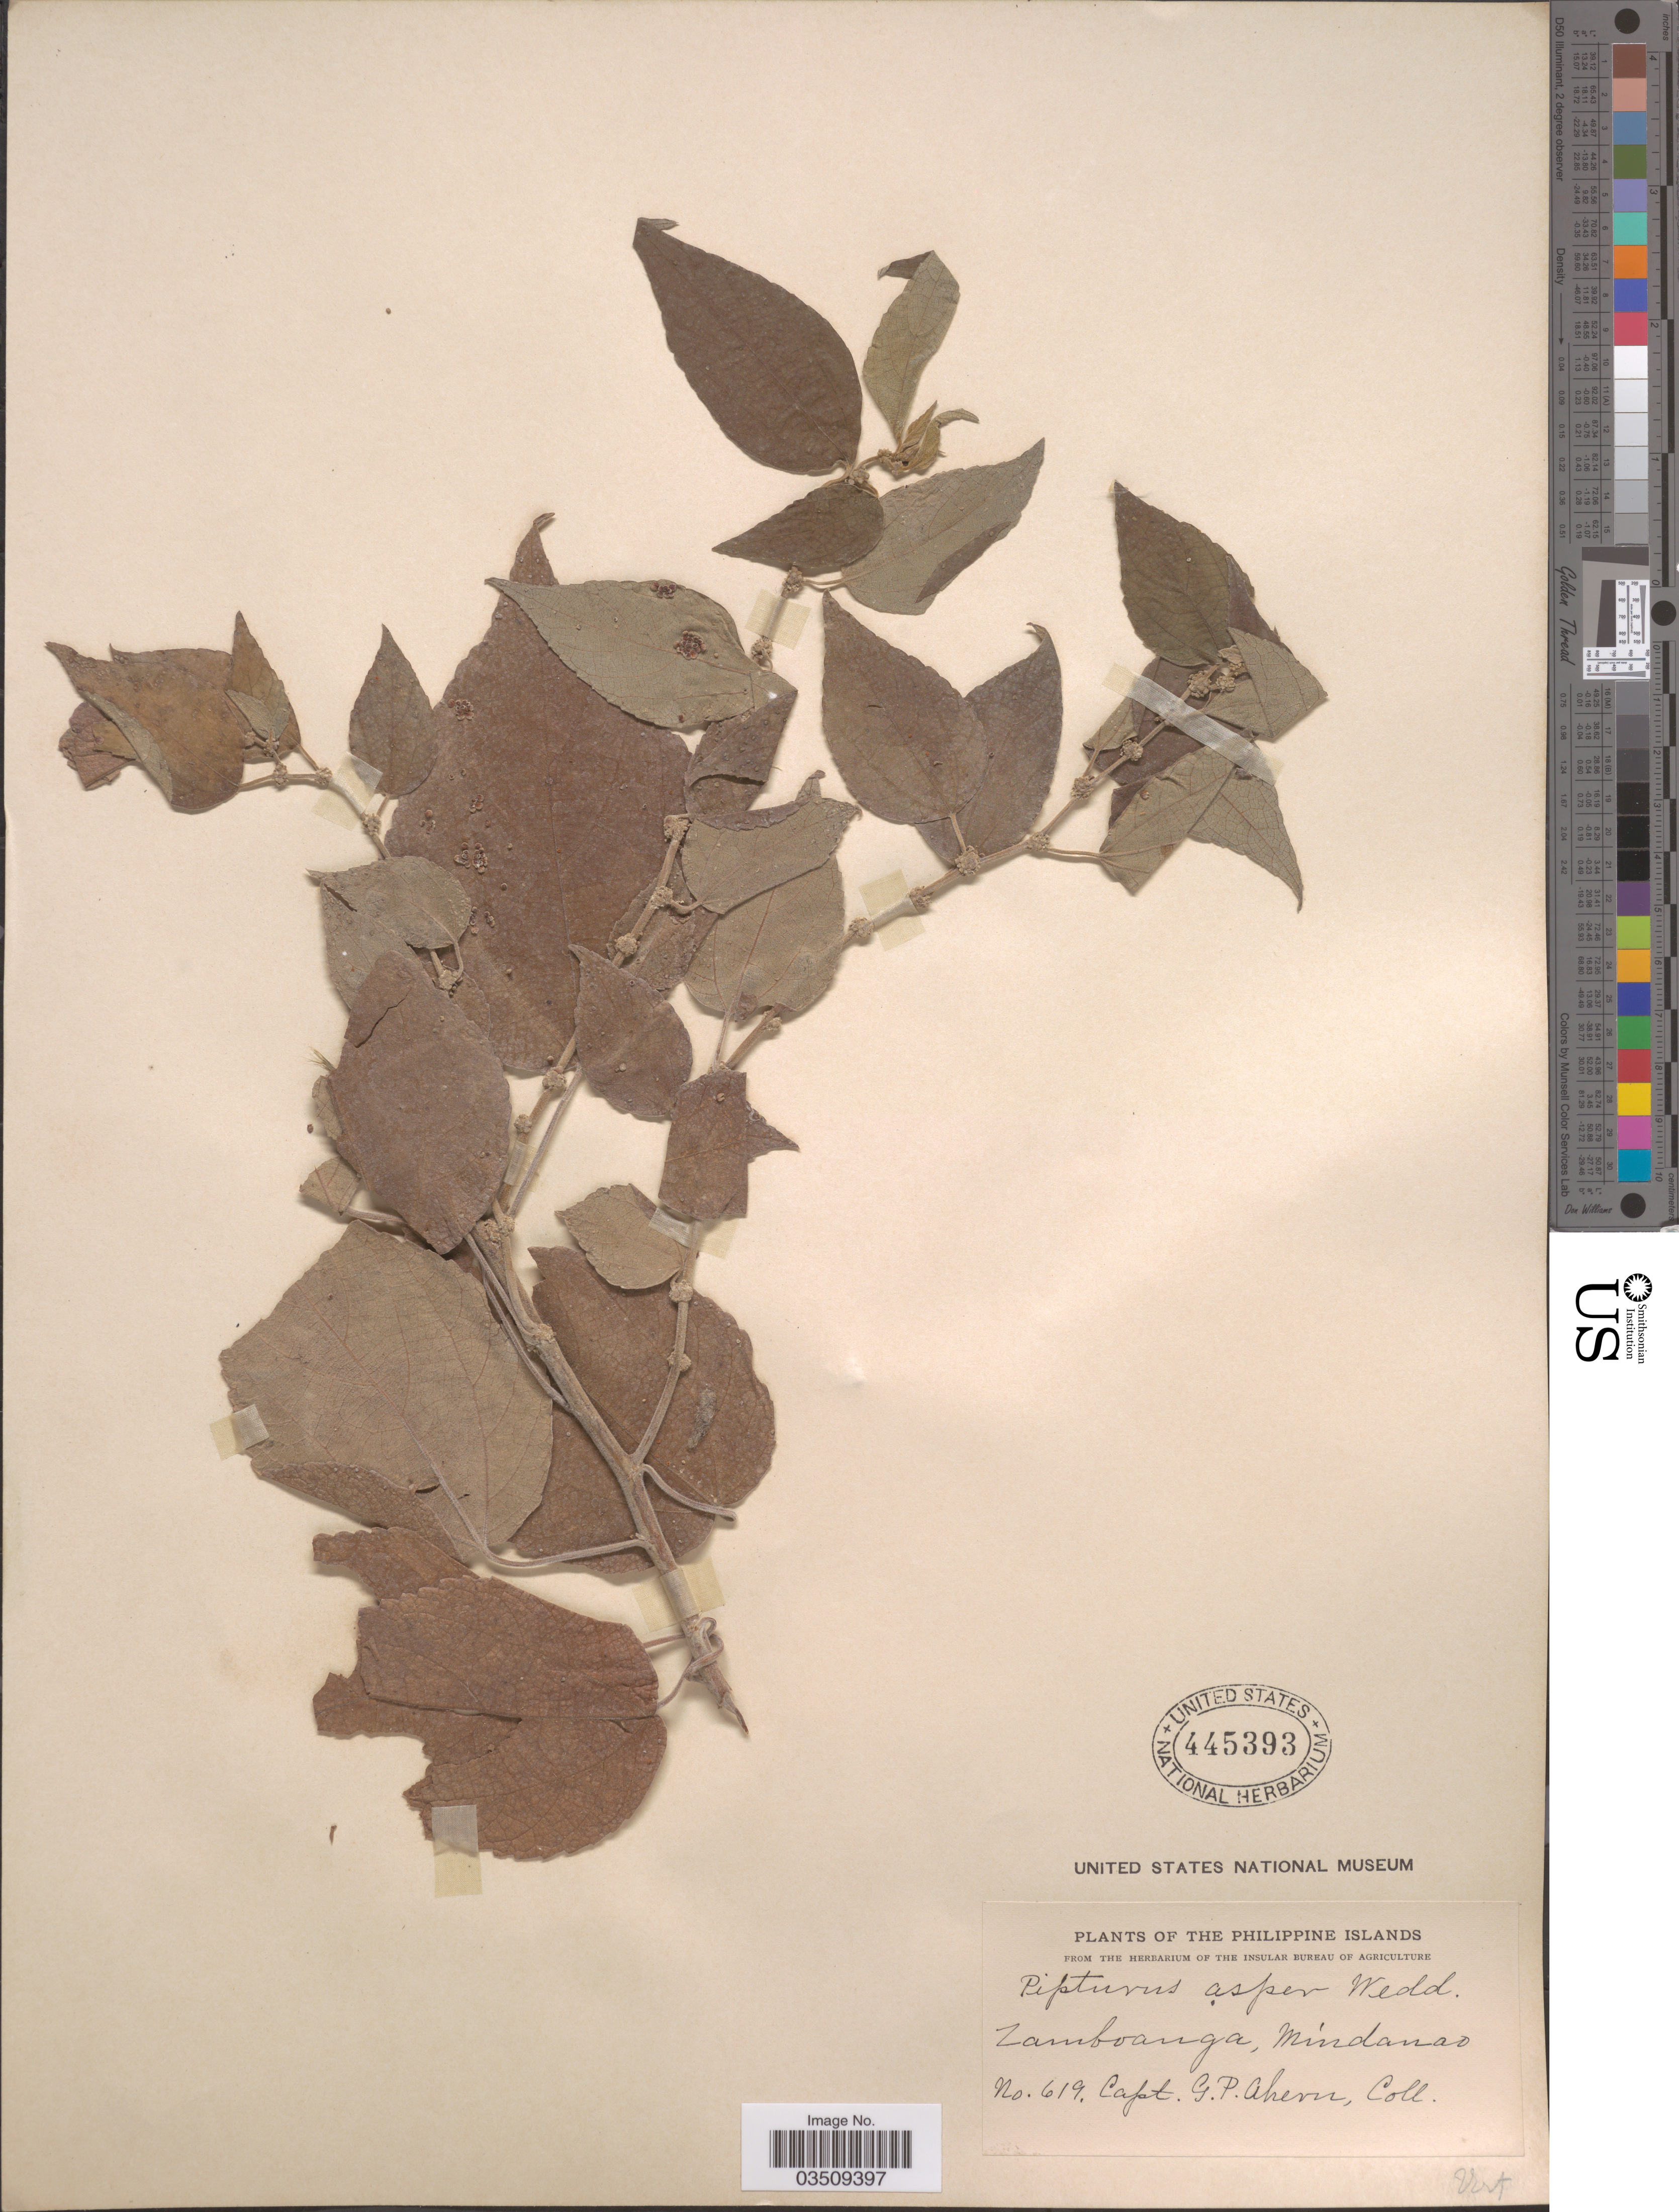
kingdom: Plantae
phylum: Tracheophyta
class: Magnoliopsida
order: Rosales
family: Urticaceae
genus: Pipturus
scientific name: Pipturus arborescens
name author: (Link) C.B. Rob.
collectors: G. Ahern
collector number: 619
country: Philippines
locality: Zamboanga, Mindanao.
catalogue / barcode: US 445393